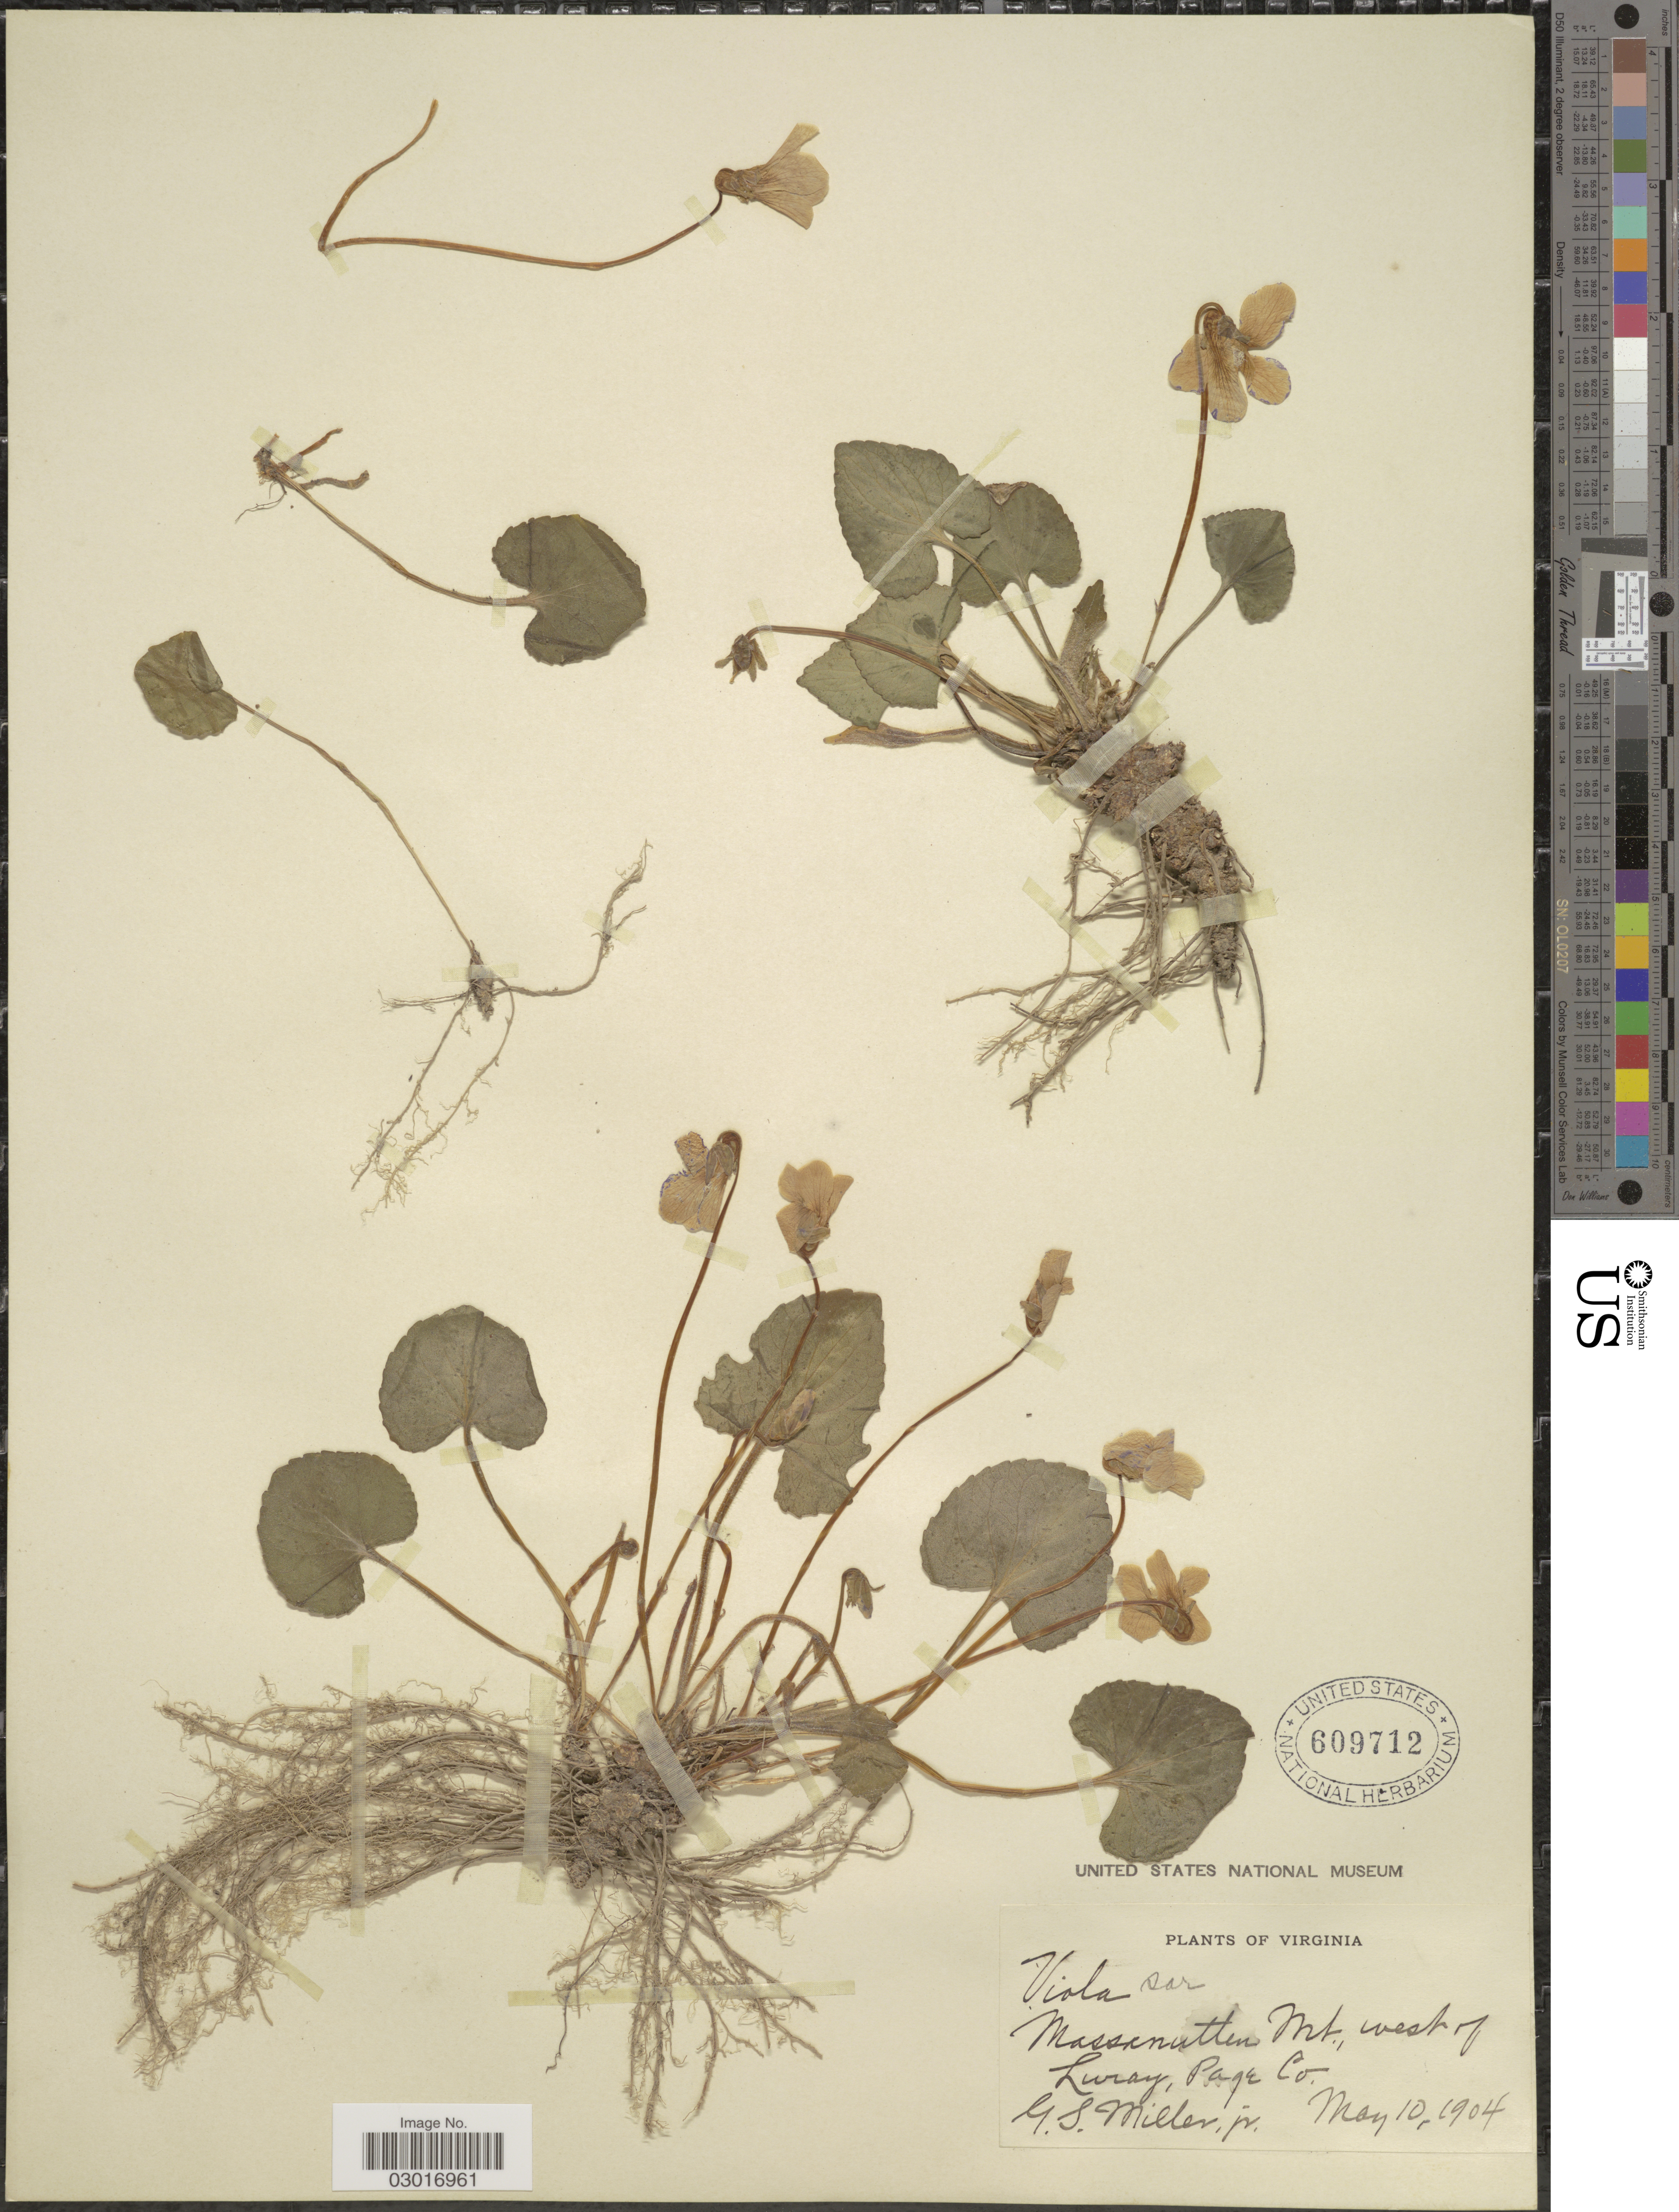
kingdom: Plantae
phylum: Tracheophyta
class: Magnoliopsida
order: Malpighiales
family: Violaceae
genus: Viola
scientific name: Viola sororia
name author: Willd.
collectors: G. S. Miller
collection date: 1904-05-10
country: United States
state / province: Virginia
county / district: Page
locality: Massanutten Mt., west of Luray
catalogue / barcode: US 609712